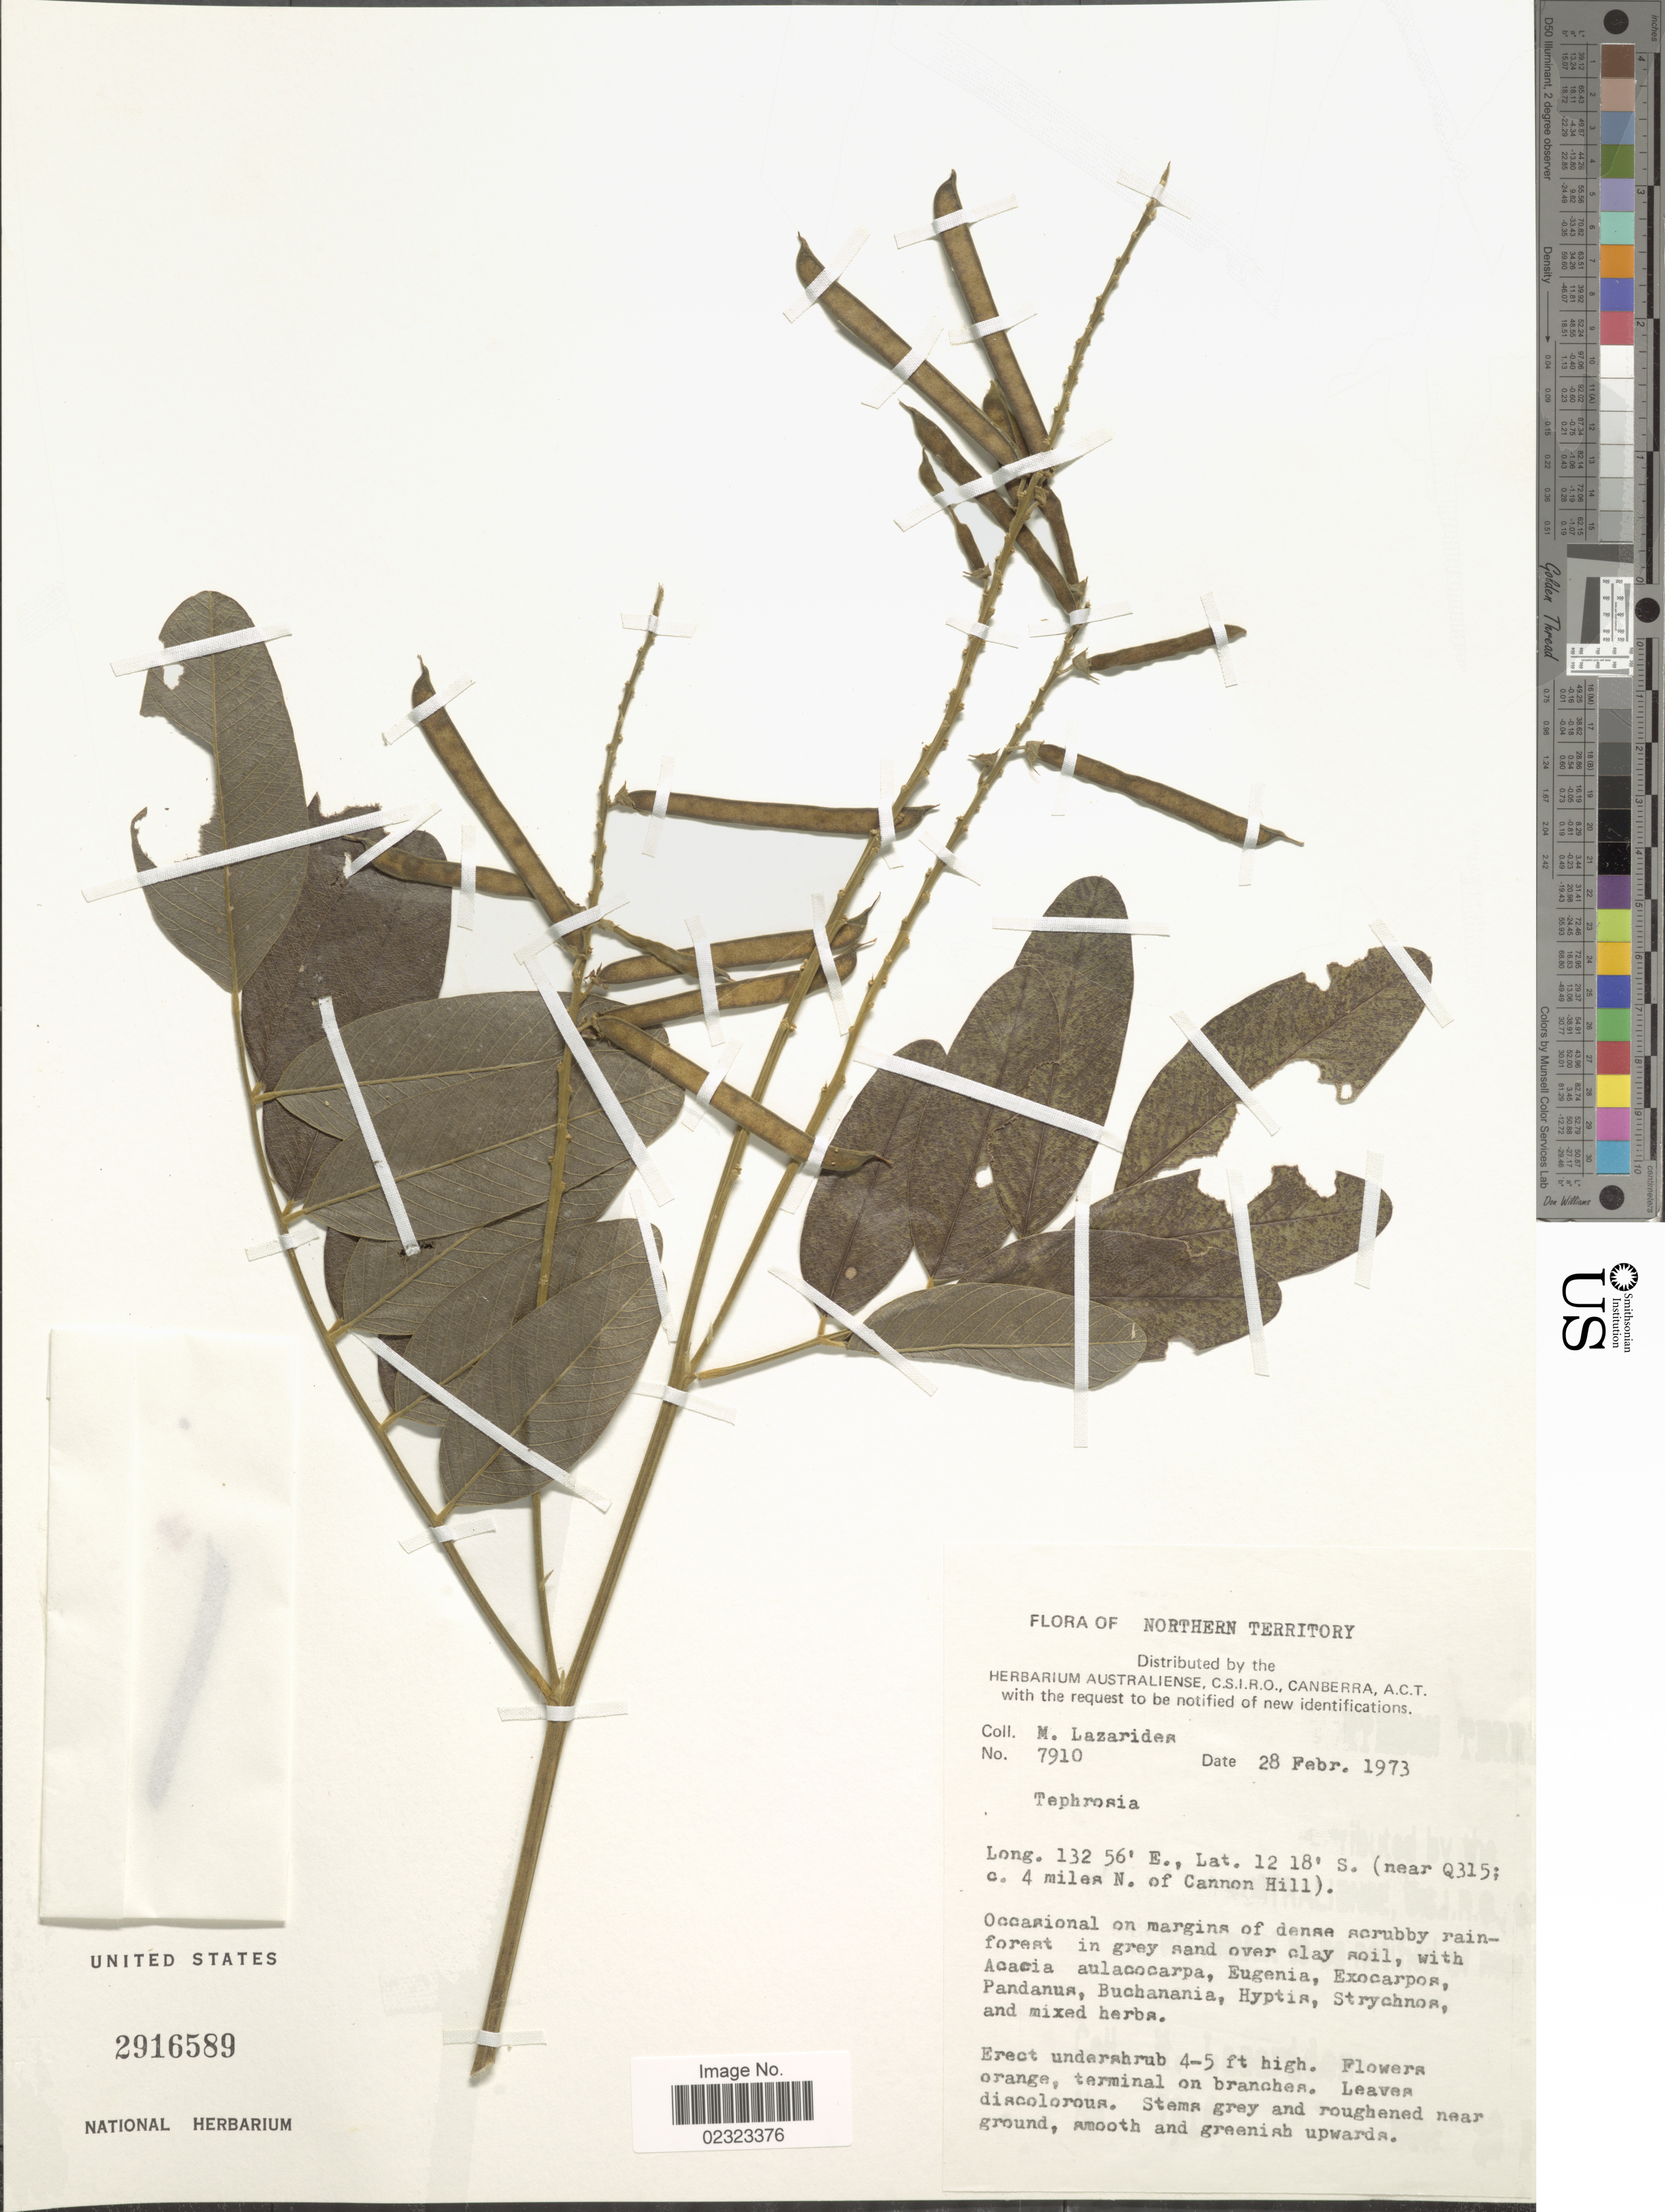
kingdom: Plantae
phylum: Tracheophyta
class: Magnoliopsida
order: Fabales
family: Fabaceae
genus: Tephrosia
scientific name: Tephrosia sp.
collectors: M. Lazarides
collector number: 7910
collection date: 1973-02-28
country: Australia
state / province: Northern Territory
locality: (near Q315; c. 4 miles N. of Cannon Hill), occasional on margins of dense scrubby rainforest.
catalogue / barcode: US 2916589